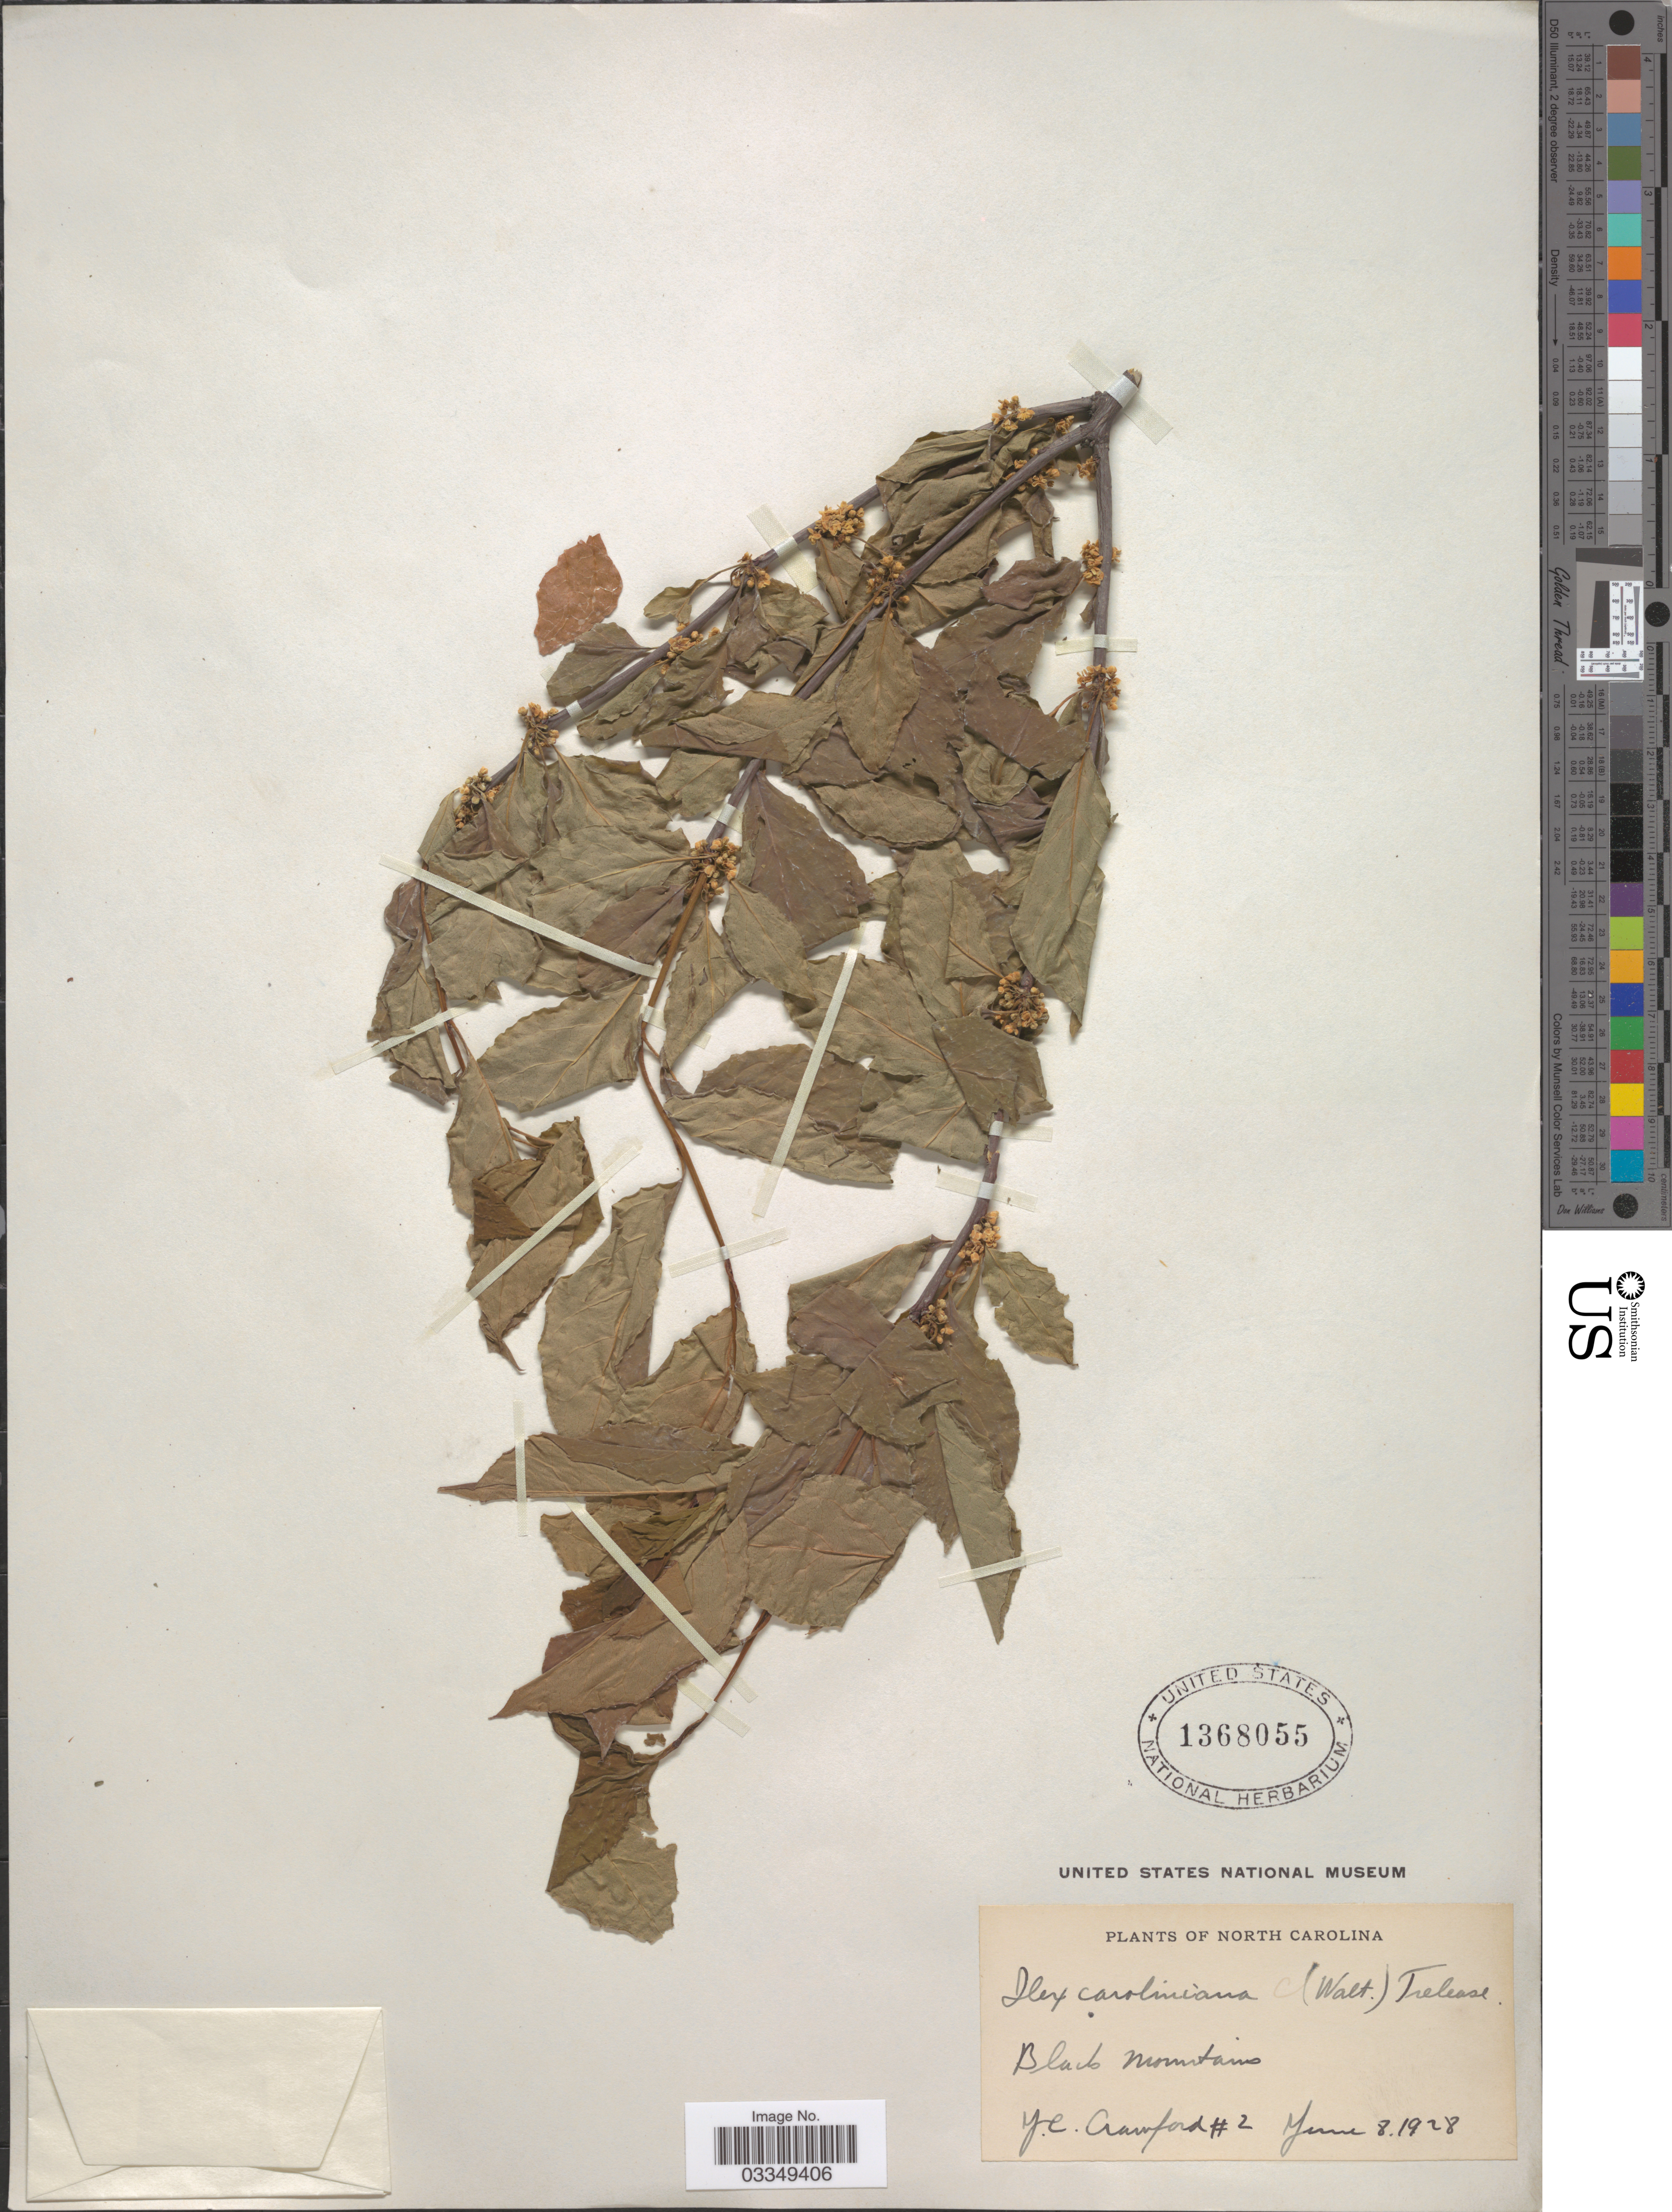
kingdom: Plantae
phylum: Tracheophyta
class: Magnoliopsida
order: Aquifoliales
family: Aquifoliaceae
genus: Ilex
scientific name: Ilex caroliniana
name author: Trel.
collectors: J. Crawford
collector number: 2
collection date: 1928-06-08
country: United States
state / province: North Carolina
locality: Black Mountains.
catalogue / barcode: US 1368055